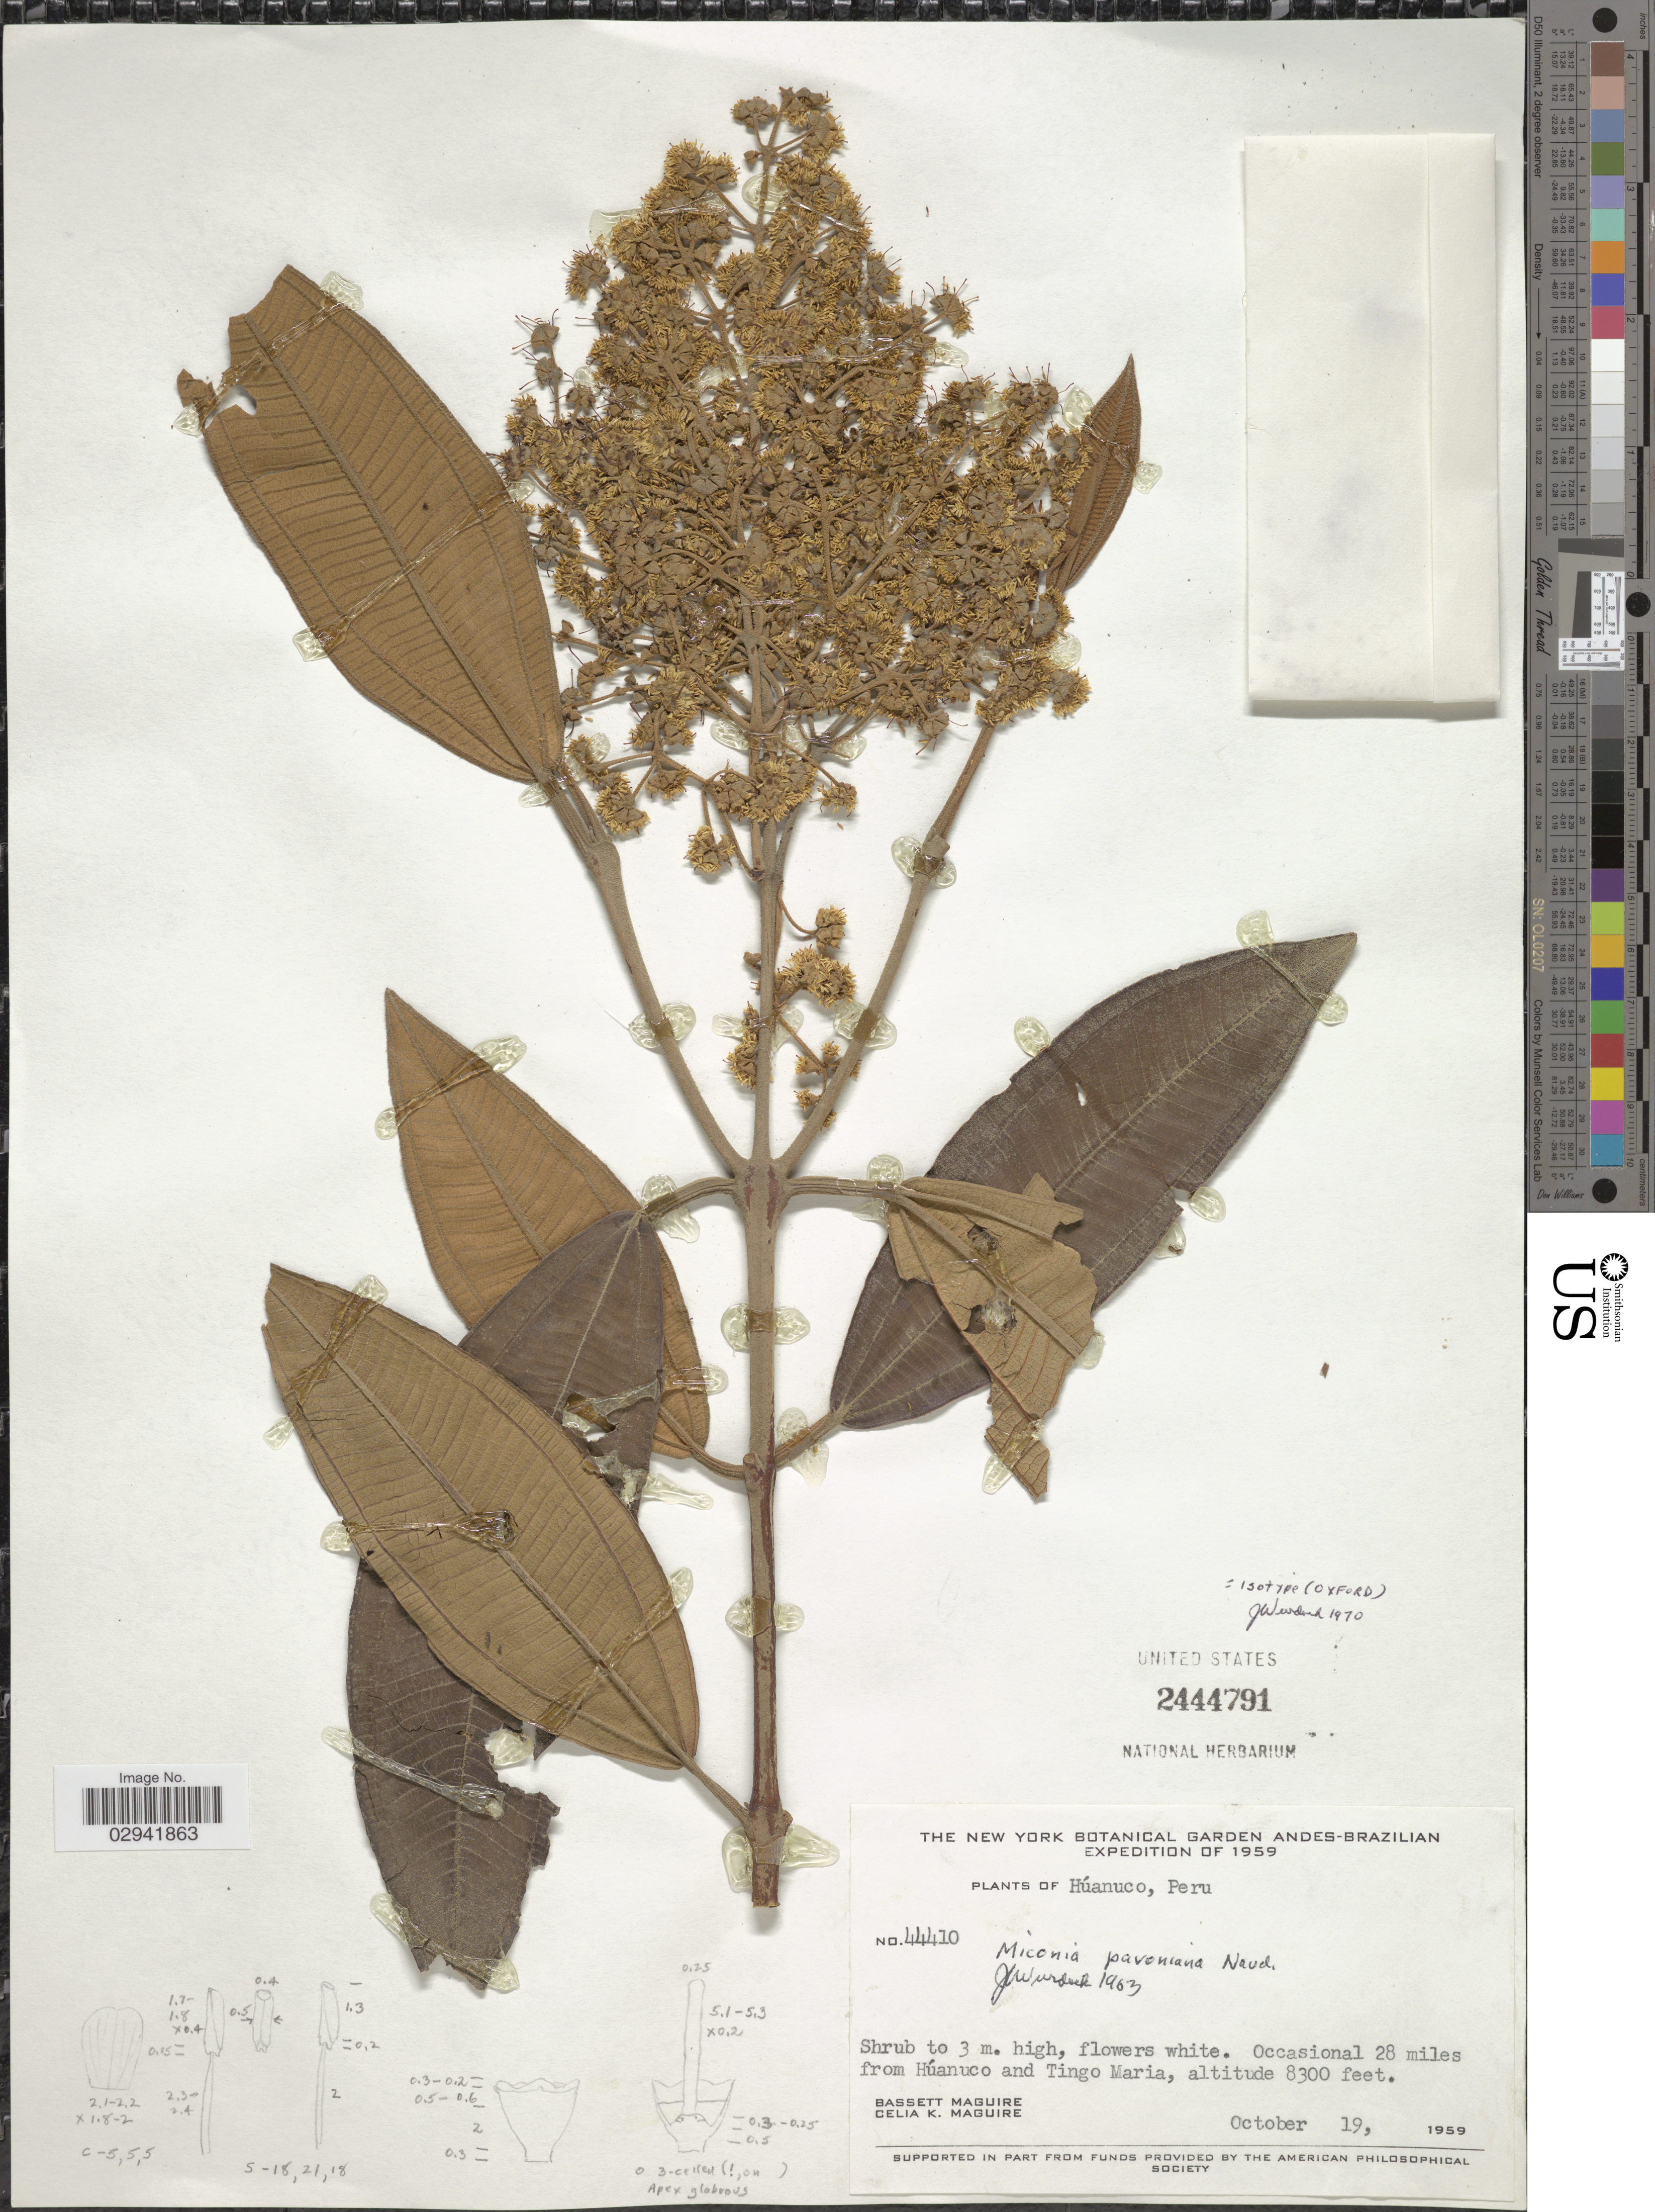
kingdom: Plantae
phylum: Tracheophyta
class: Magnoliopsida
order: Myrtales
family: Melastomataceae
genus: Miconia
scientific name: Miconia pavoniana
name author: Naudin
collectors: B. Maguire & C. K. Maguire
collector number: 44410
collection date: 1959-10-19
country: Peru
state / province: Huánuco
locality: Occasional 28 miles from Húanuco and Tingo Maria.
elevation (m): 2530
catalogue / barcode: US 2444791